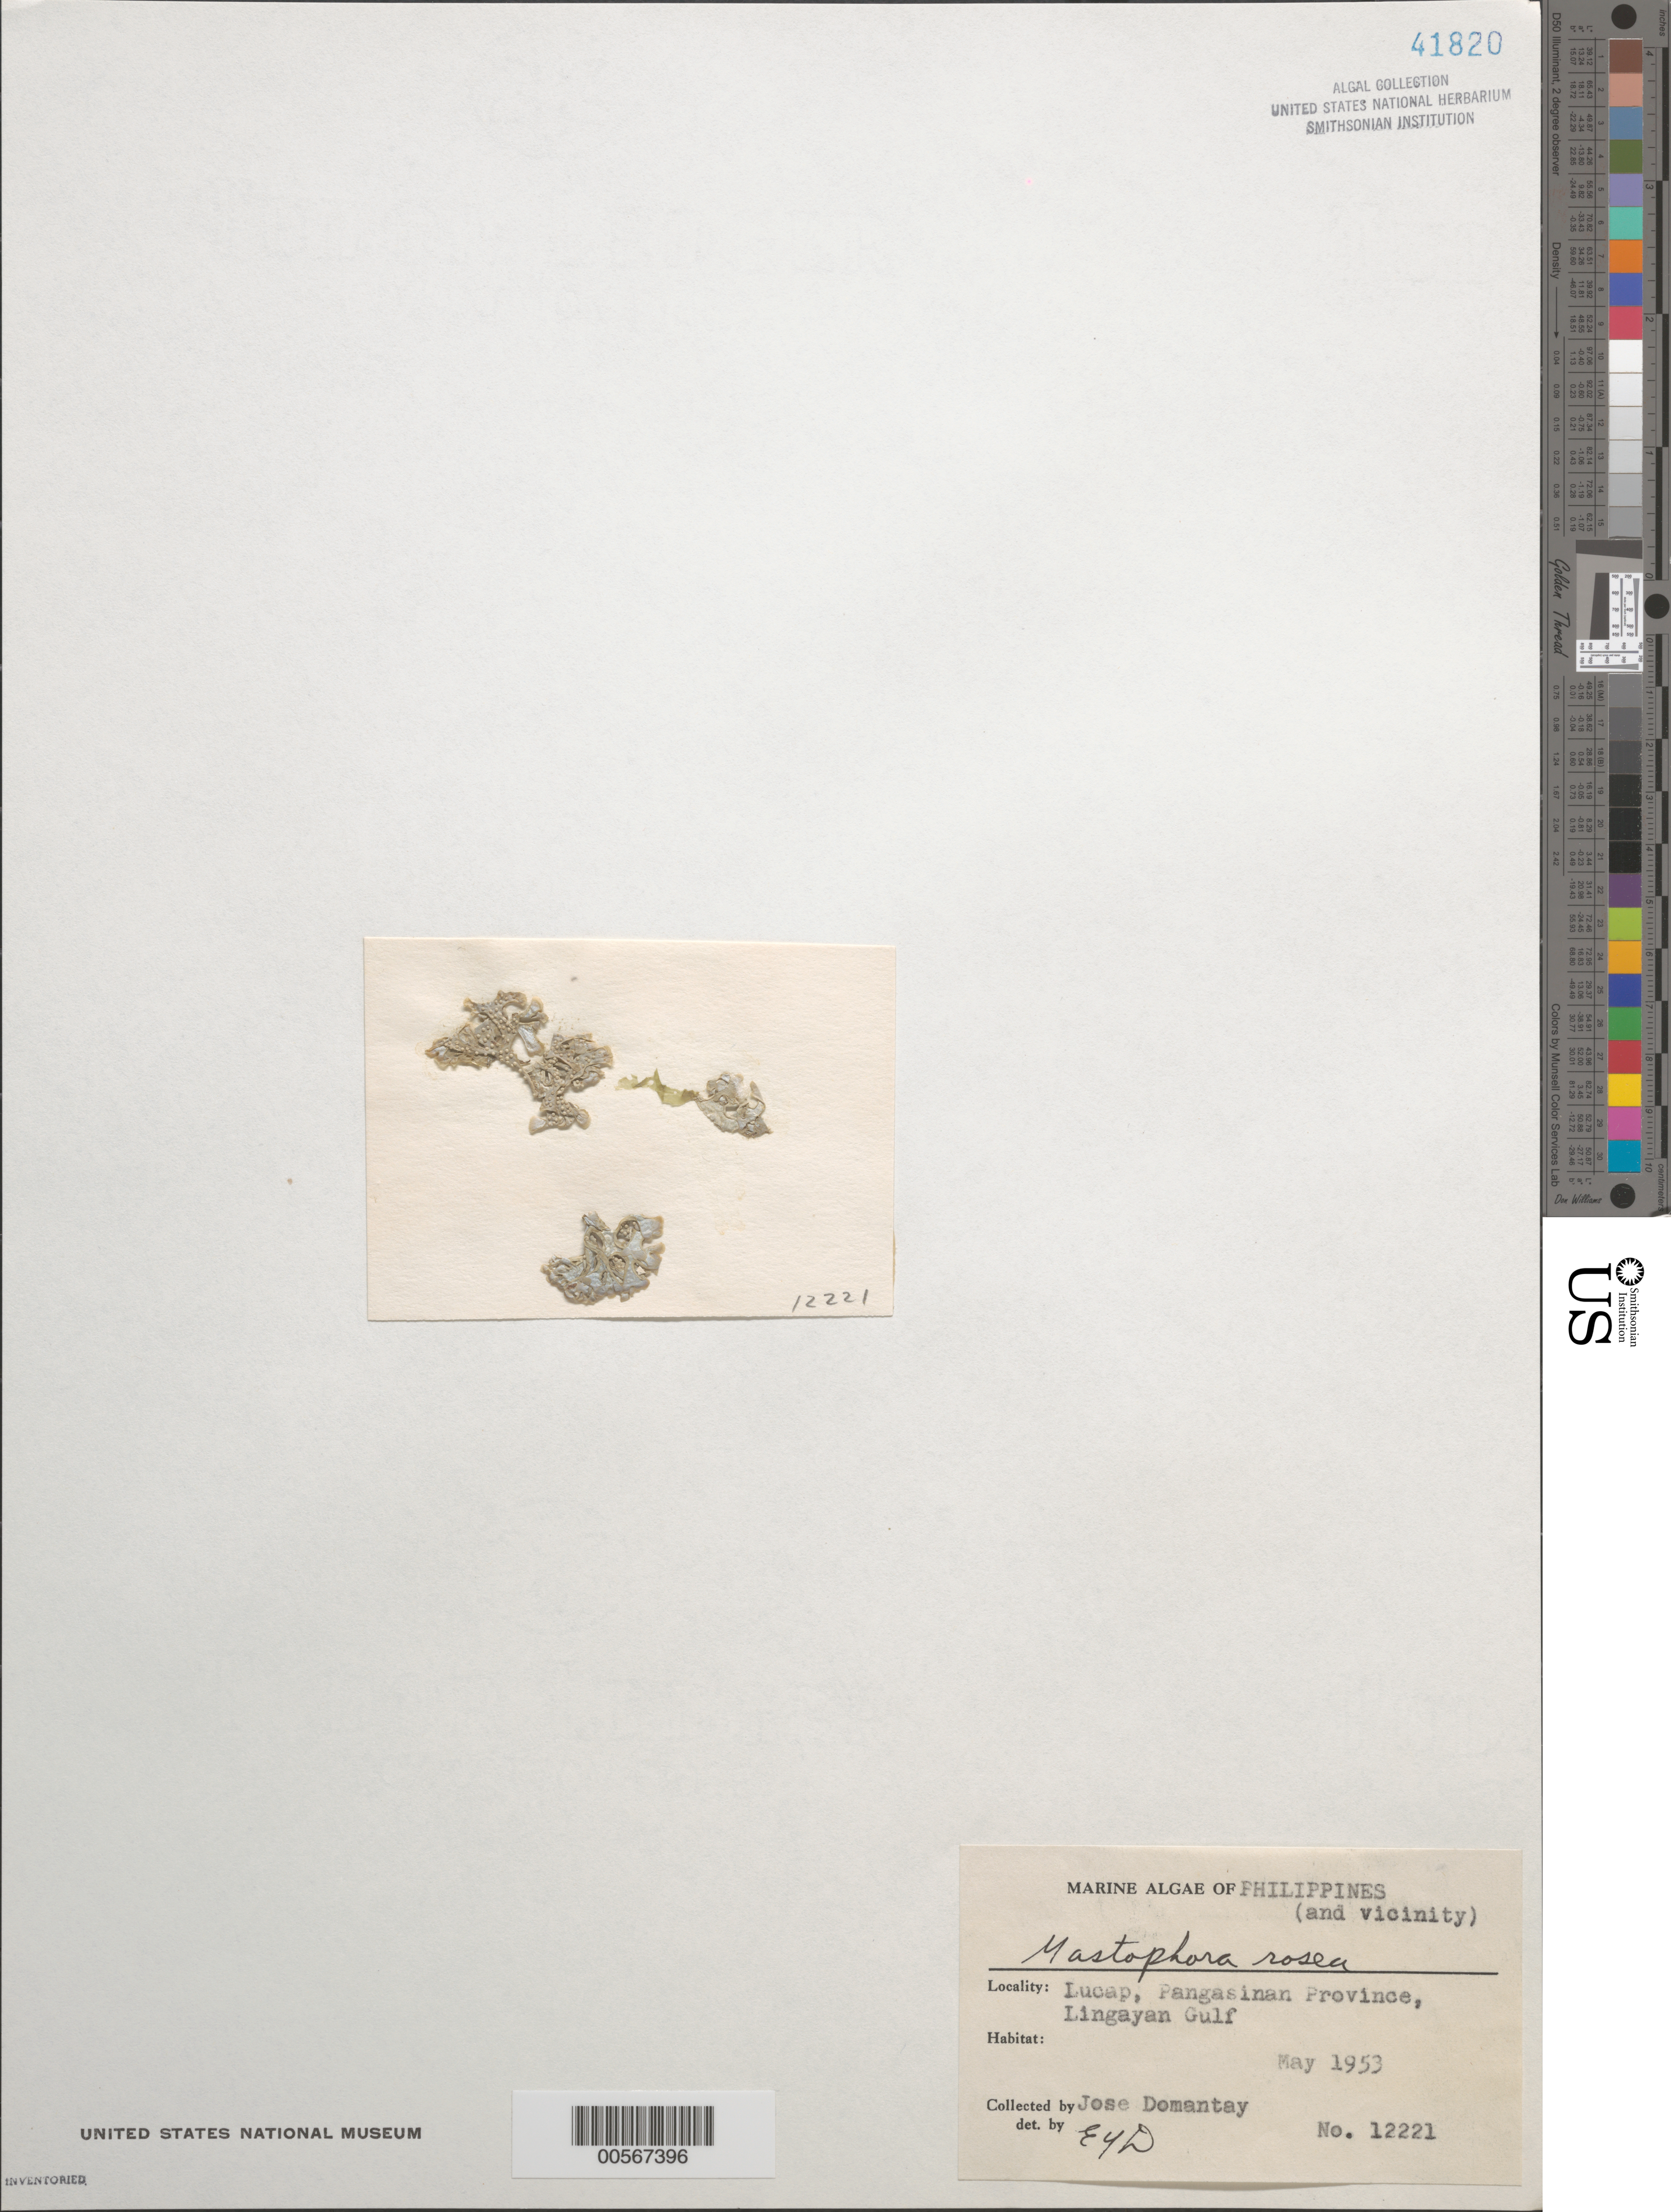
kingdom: Plantae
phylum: Rhodophyta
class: Florideophyceae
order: Corallinales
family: Mastophoraceae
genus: Mastophora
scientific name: Mastophora rosea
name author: (C. Agardh) Setch.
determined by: Dawson, E. Y.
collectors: J. Domantay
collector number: EYD 12221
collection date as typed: May 1953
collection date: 1953-05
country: Philippines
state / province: Ilocos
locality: Lucap, lingayan gulf, pangasinan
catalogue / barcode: US 41820